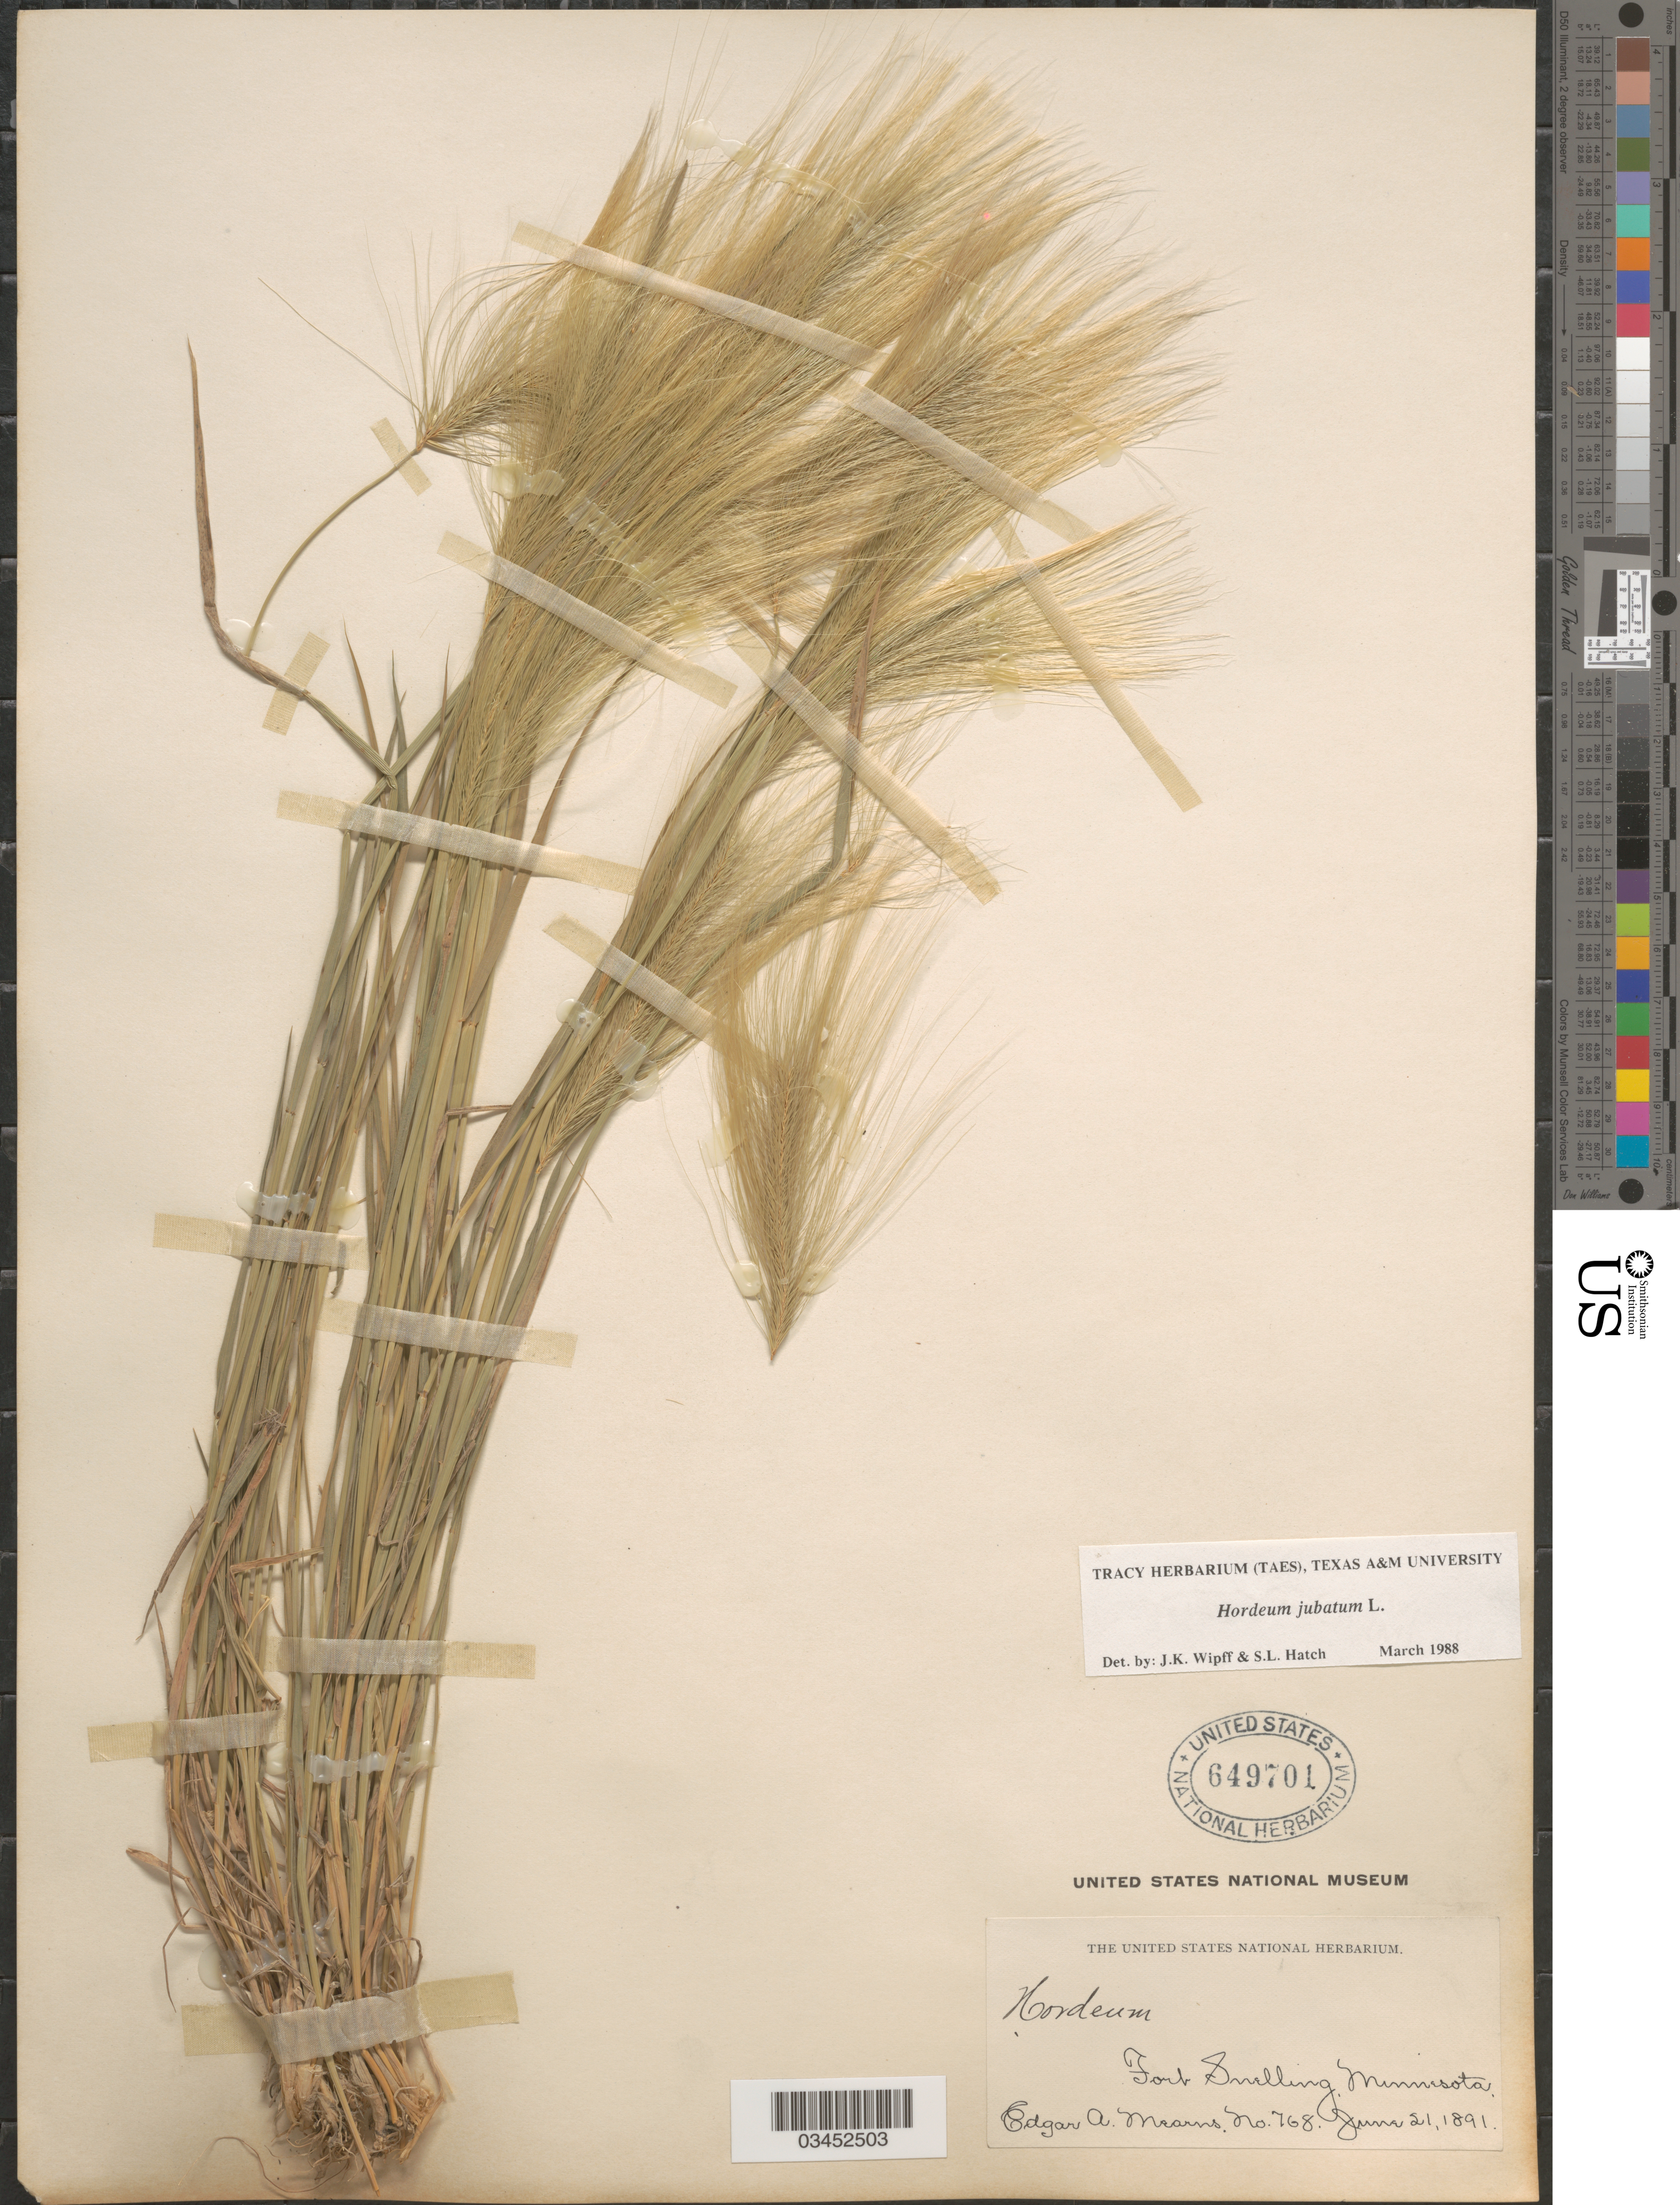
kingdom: Plantae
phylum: Tracheophyta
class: Liliopsida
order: Poales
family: Poaceae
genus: Hordeum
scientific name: Hordeum jubatum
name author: L.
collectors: E. A. Mearns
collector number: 768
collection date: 1891-06-21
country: United States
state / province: Minnesota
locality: Fort Snelling.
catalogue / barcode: US 649701